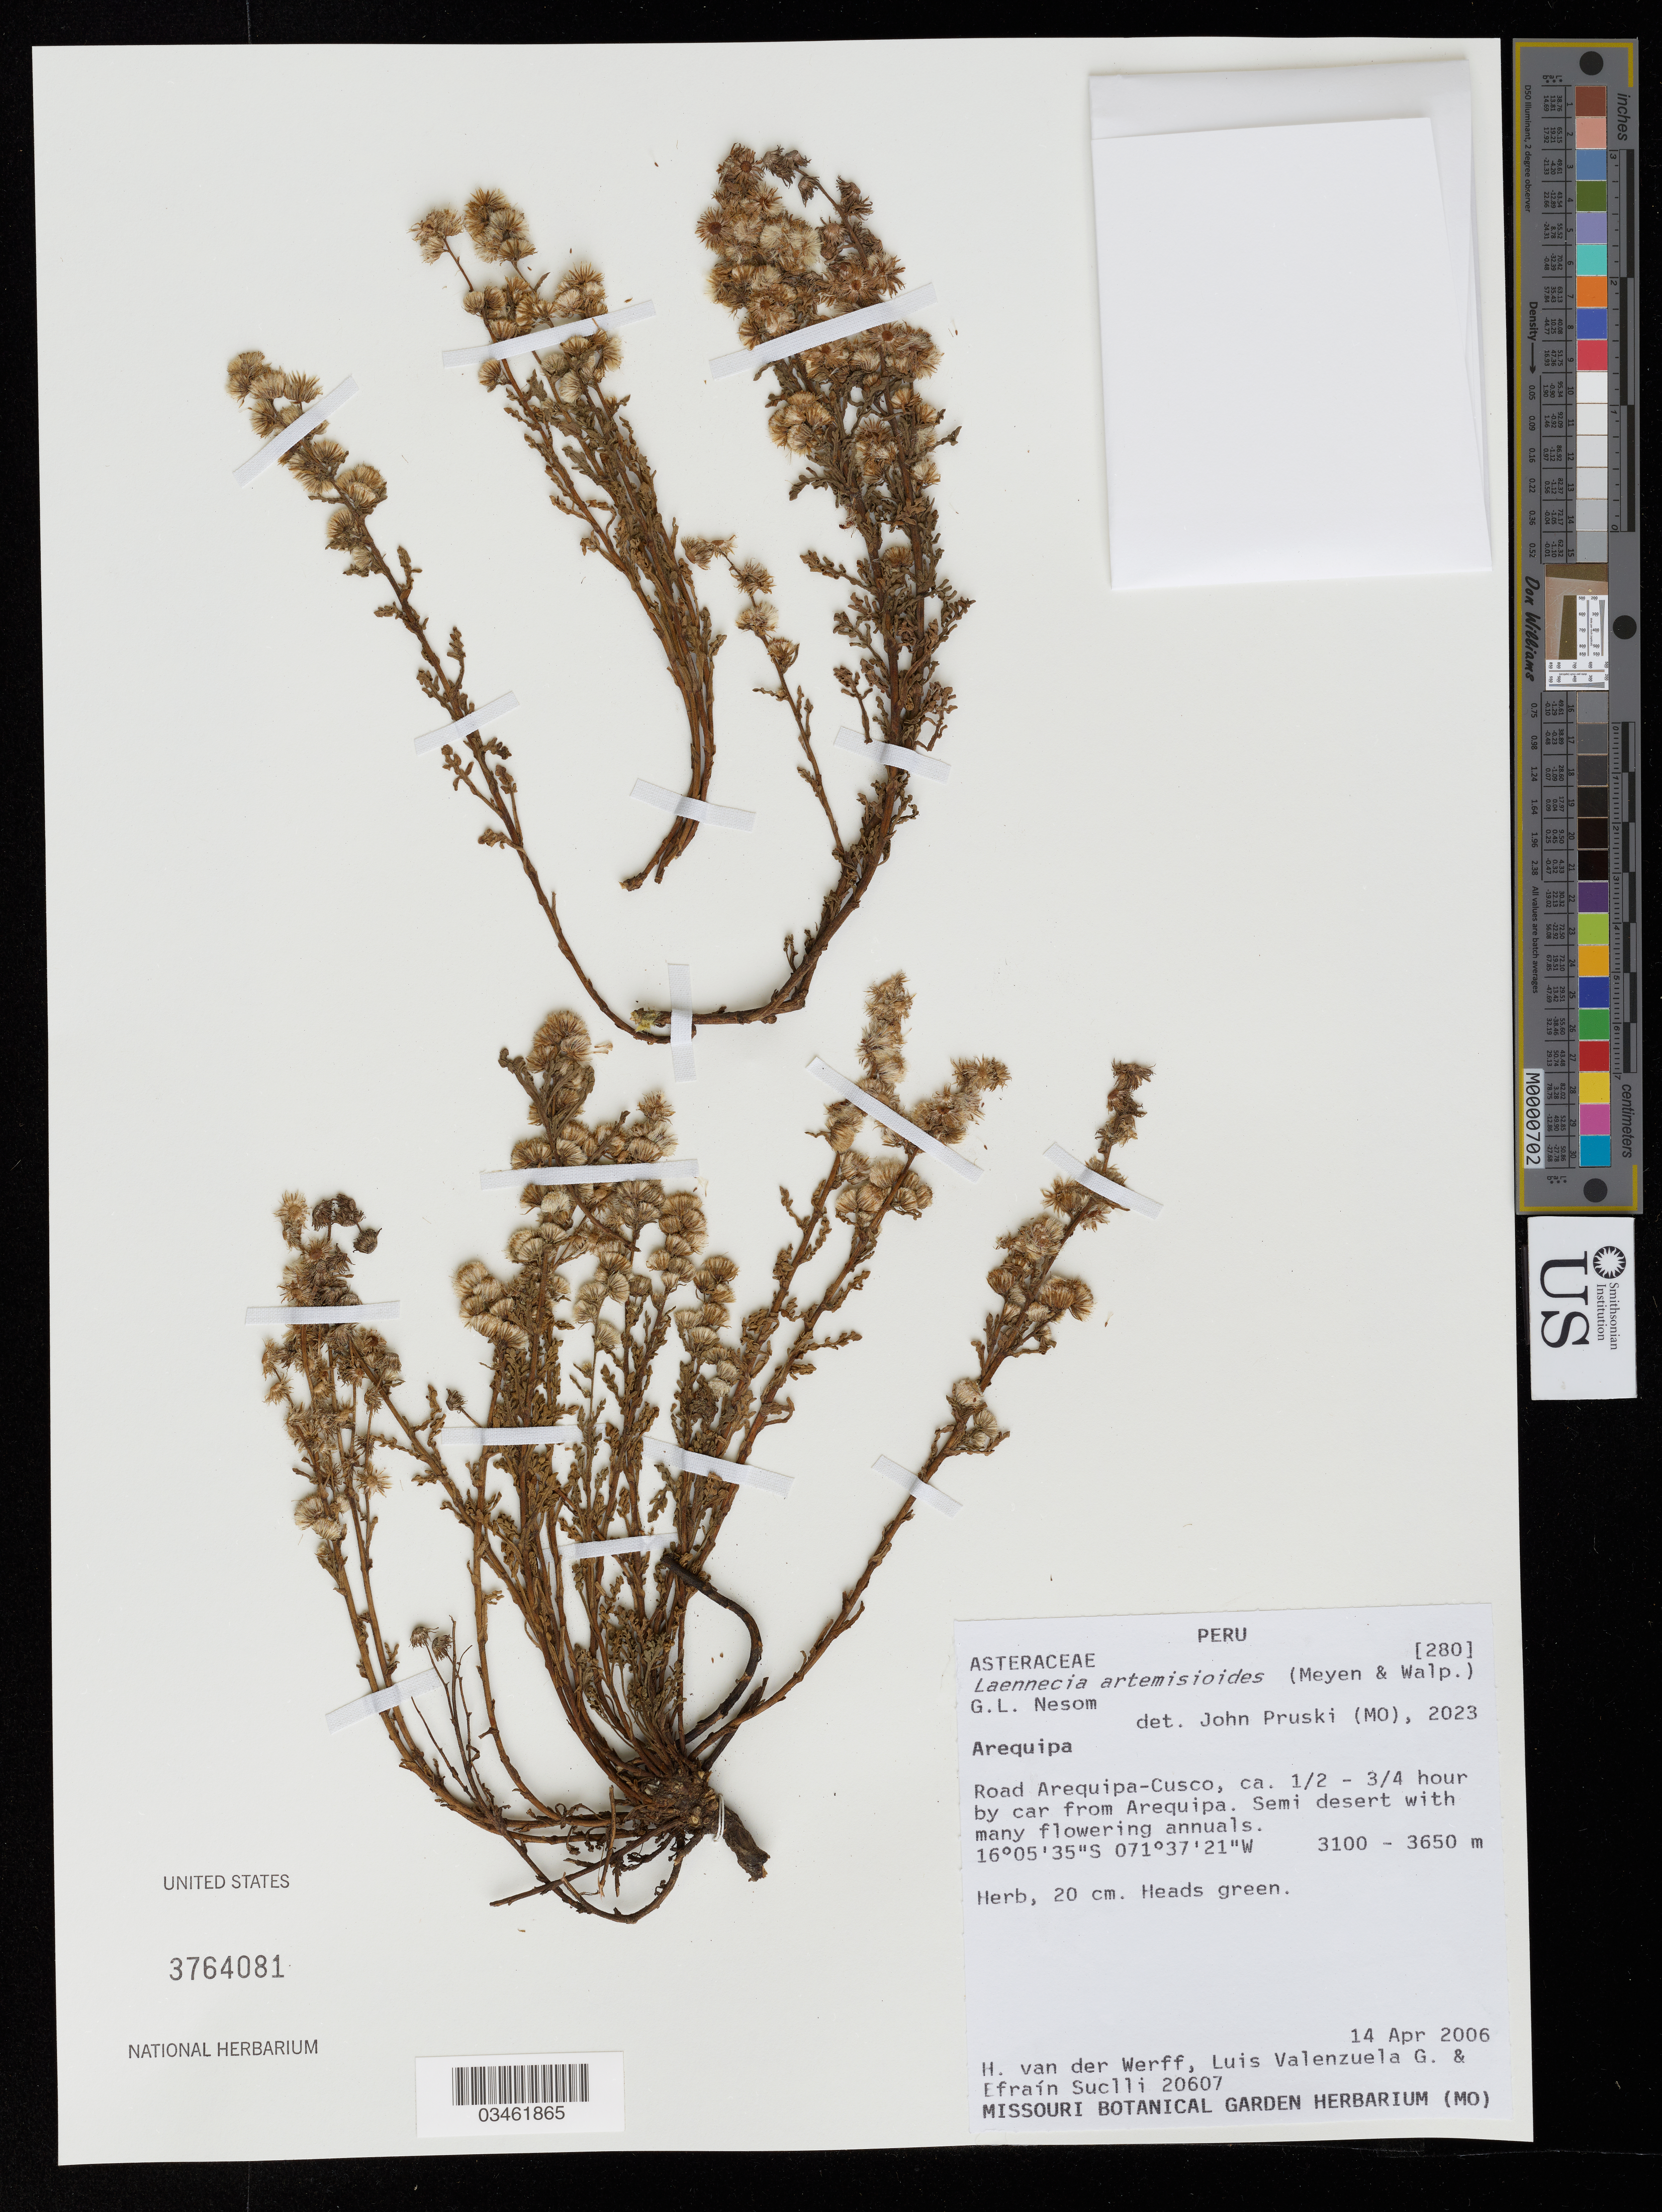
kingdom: Plantae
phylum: Tracheophyta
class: Magnoliopsida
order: Asterales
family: Asteraceae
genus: Laennecia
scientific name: Laennecia artemisioides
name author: (Meyen & Walp.) G.L. Nesom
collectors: H. van der Werff, L. Valenzuela & E. Suclli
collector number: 20607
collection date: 2006-04-14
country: Peru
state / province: Arequipa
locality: Road Arequipa-Cusco, ca. 1/2 - 3/4 hour by car from Arequipa.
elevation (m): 3100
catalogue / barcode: US 3764081